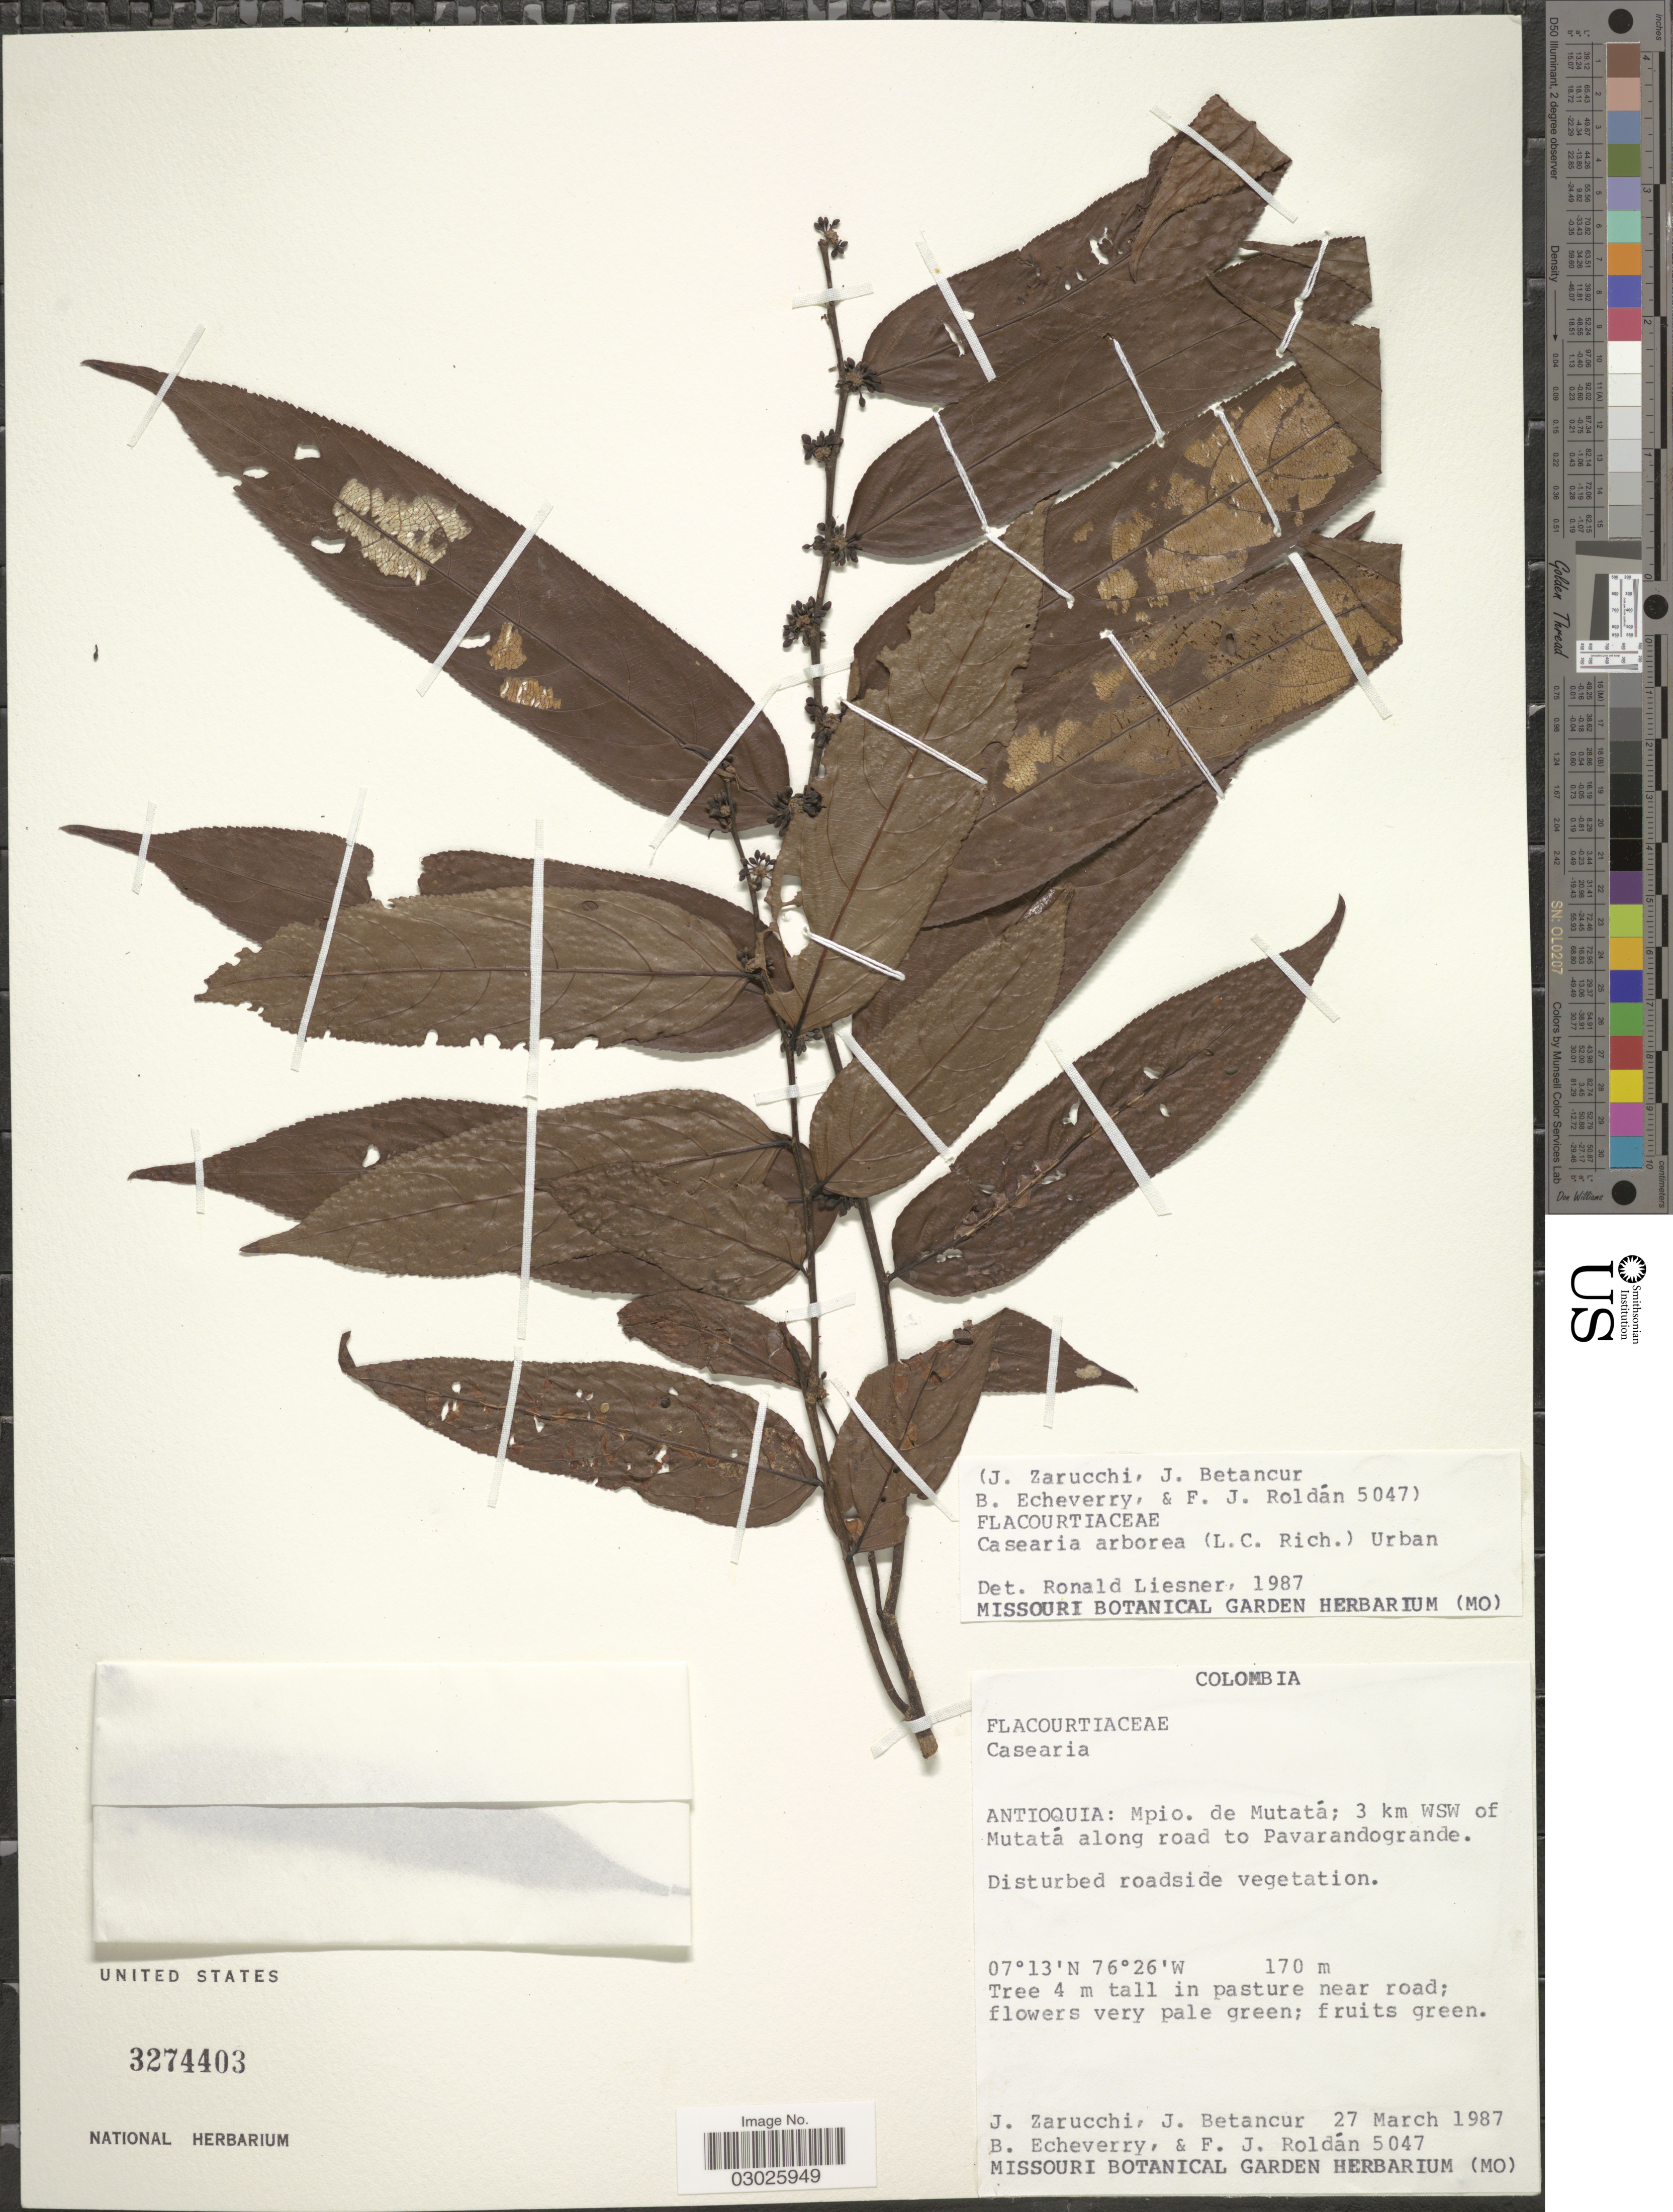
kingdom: Plantae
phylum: Tracheophyta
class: Magnoliopsida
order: Malpighiales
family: Salicaceae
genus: Casearia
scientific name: Casearia arborea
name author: (Rich.) Urb.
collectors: J. L. Zarucchi, J. Betancur, B. Echeverry & F. J. Roldán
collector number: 5047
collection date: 1987-03-27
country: Colombia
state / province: Antioquia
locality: Mpio. de Mutatá; 3 km WSW of Mutatá along road to Pavarandogrande.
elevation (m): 170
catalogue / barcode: US 3274403